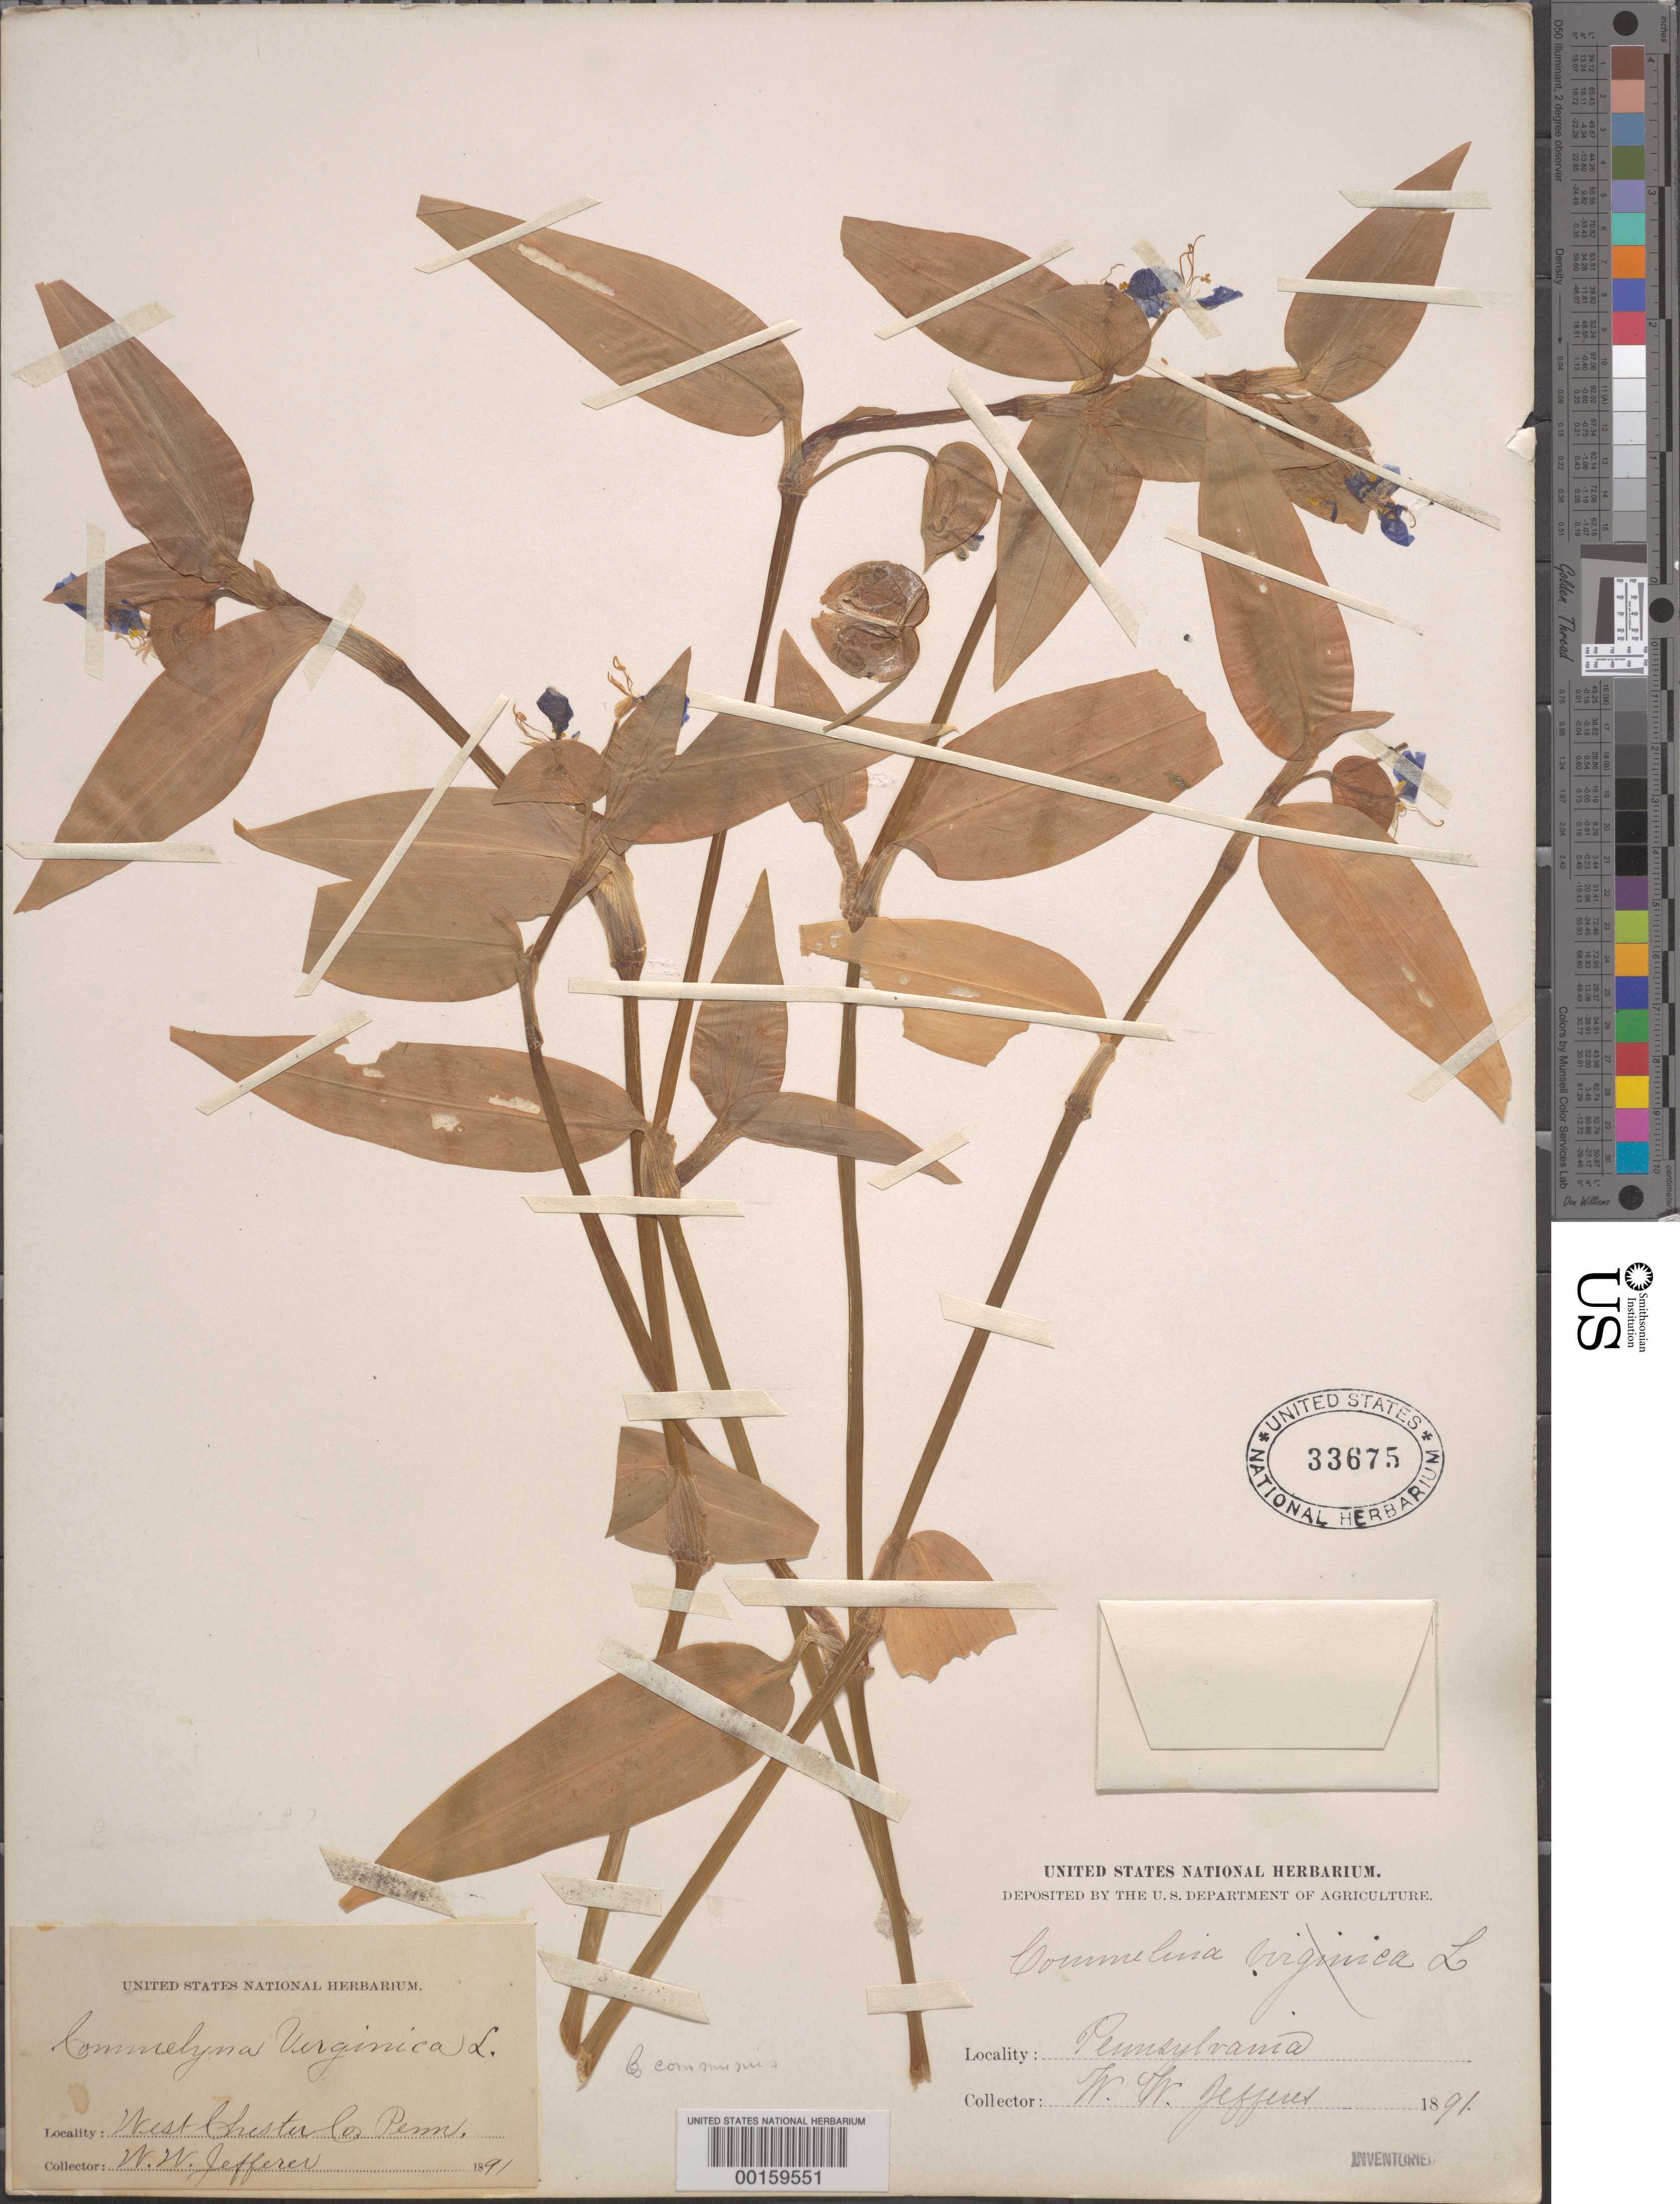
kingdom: Plantae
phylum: Tracheophyta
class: Liliopsida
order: Commelinales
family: Commelinaceae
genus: Commelina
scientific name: Commelina communis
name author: L.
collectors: W. Jeffries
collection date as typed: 1891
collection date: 1891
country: United States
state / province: Pennsylvania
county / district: Chester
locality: West chester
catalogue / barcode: US 33675